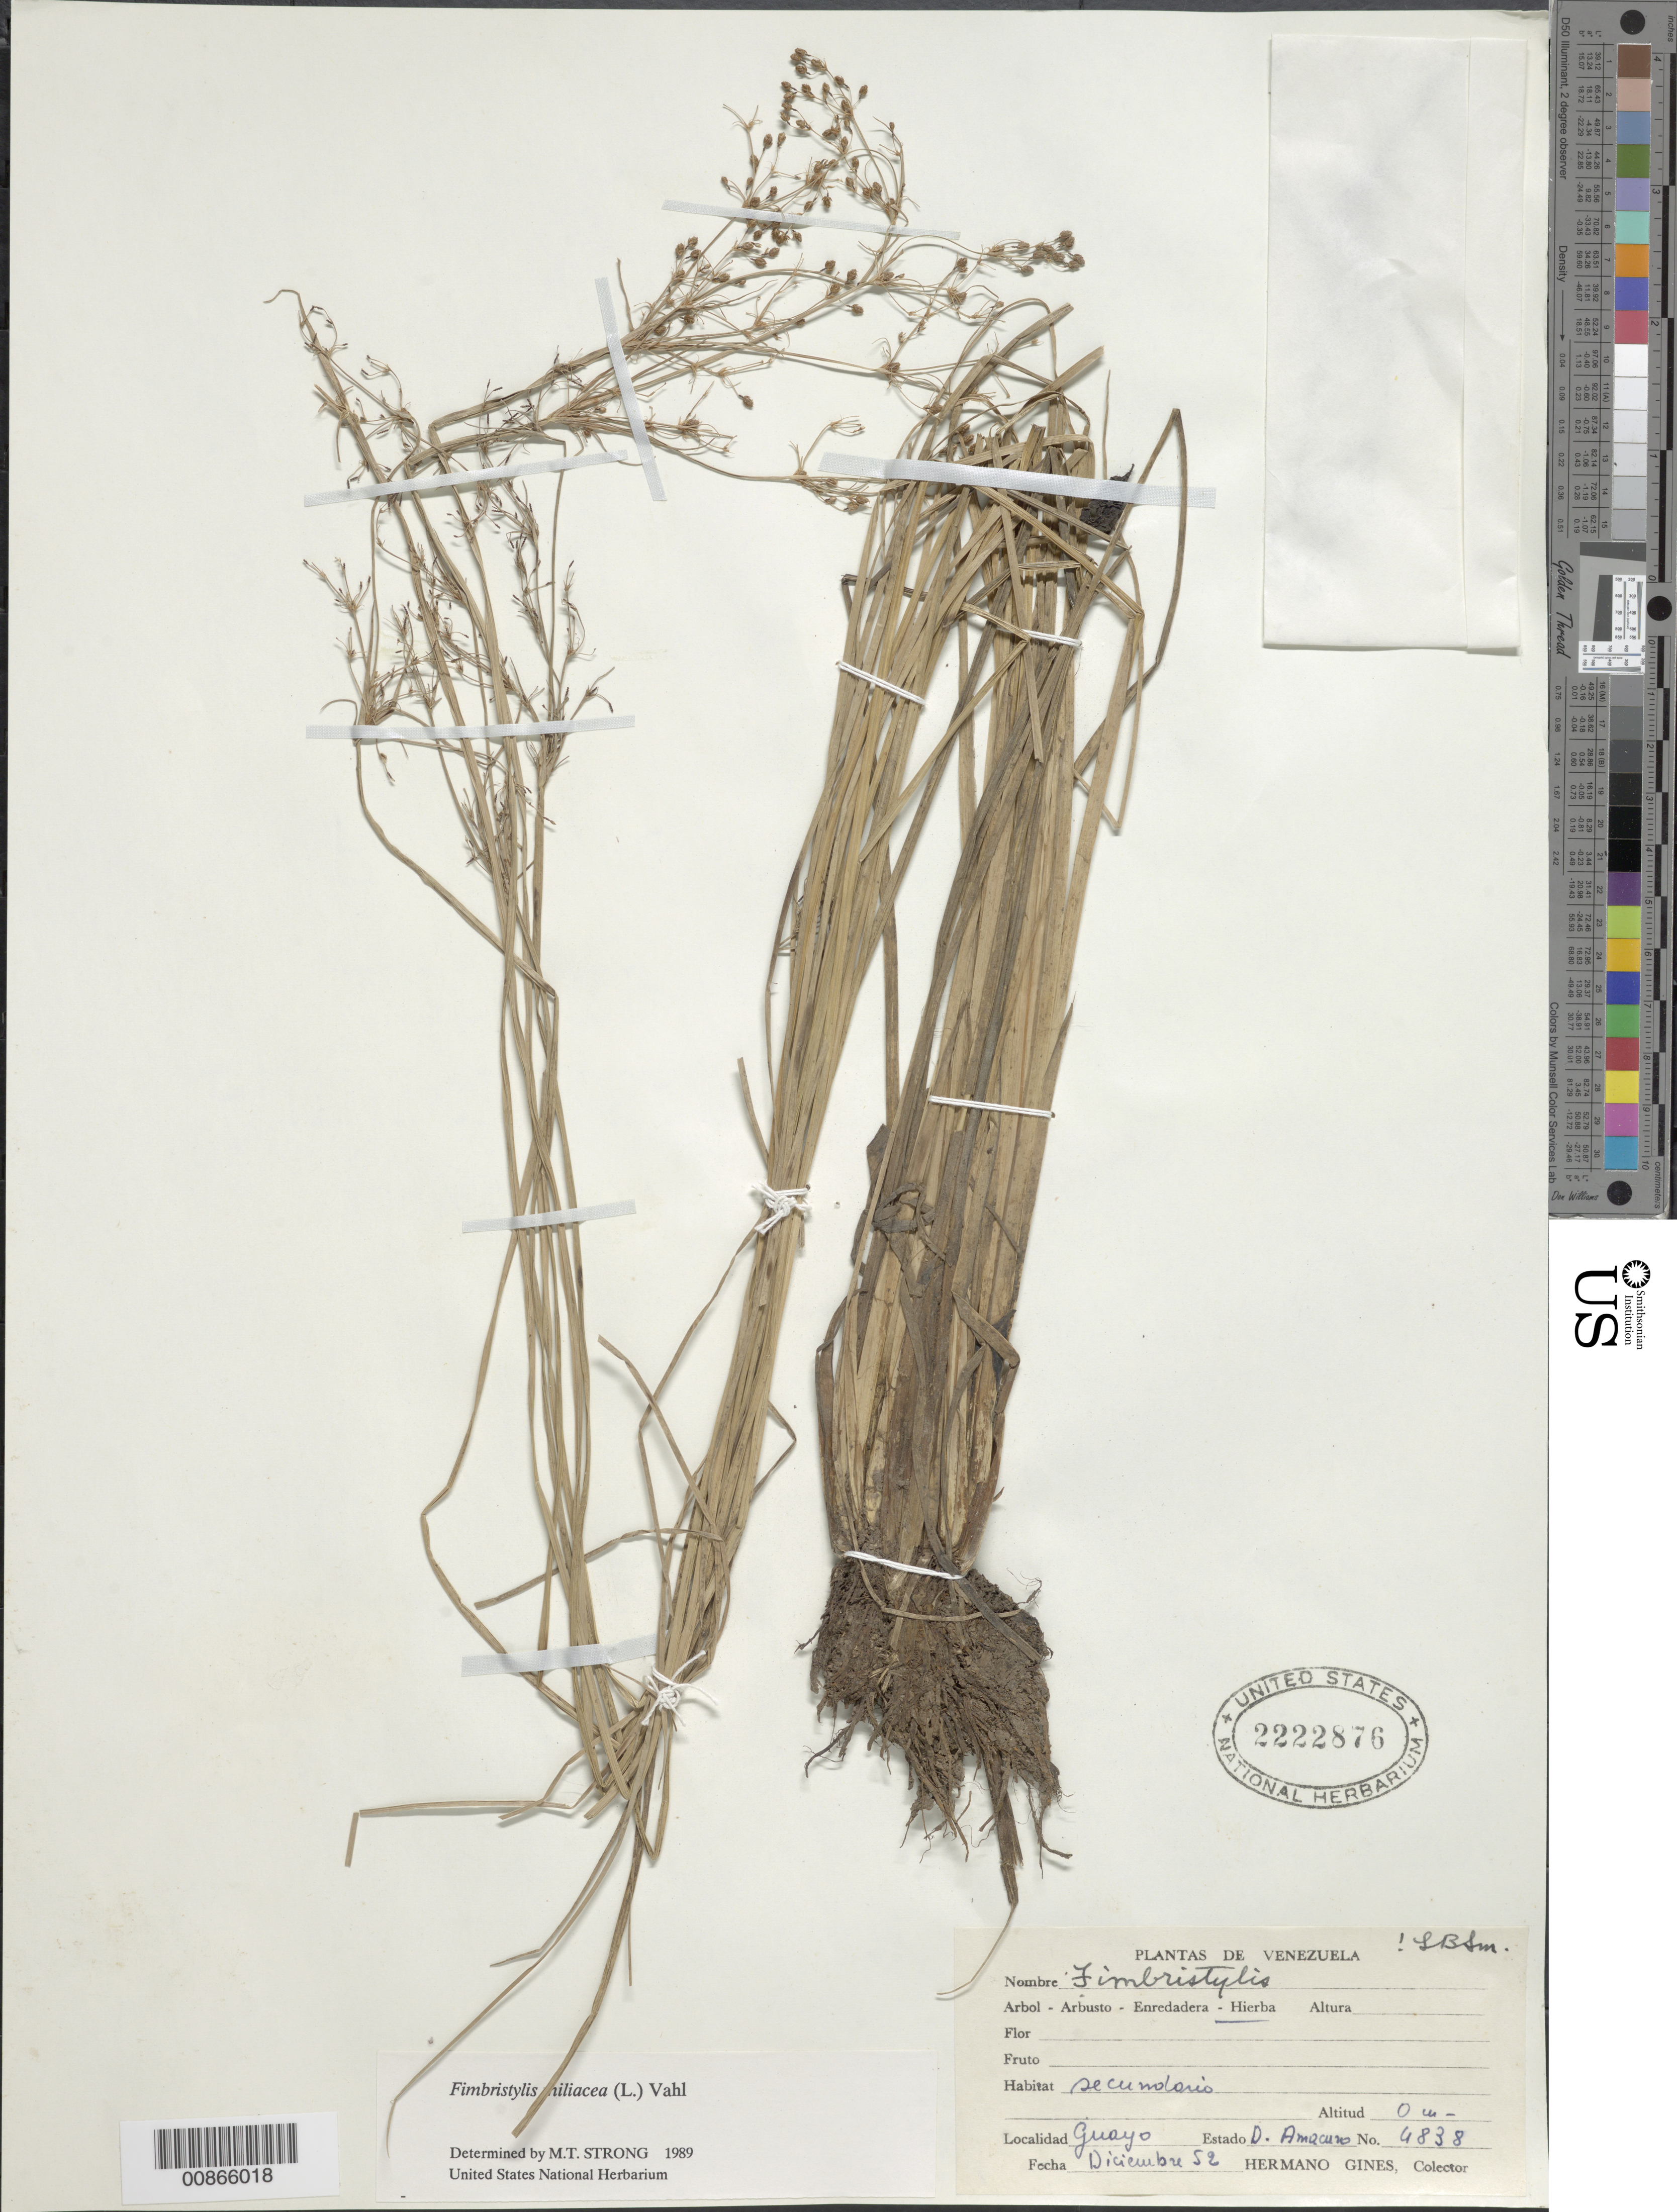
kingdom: Plantae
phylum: Tracheophyta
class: Liliopsida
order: Poales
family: Cyperaceae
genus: Fimbristylis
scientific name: Fimbristylis littoralis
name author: Gaudich.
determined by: Strong, M. T., (US), Smithsonian Institution - National Museum of Natural History (UNITED STATES)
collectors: H. Gines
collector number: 4838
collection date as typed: Dec-52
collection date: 1952-12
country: Venezuela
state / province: Delta Amacuro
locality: Guayo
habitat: Secondary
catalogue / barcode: US 2222876